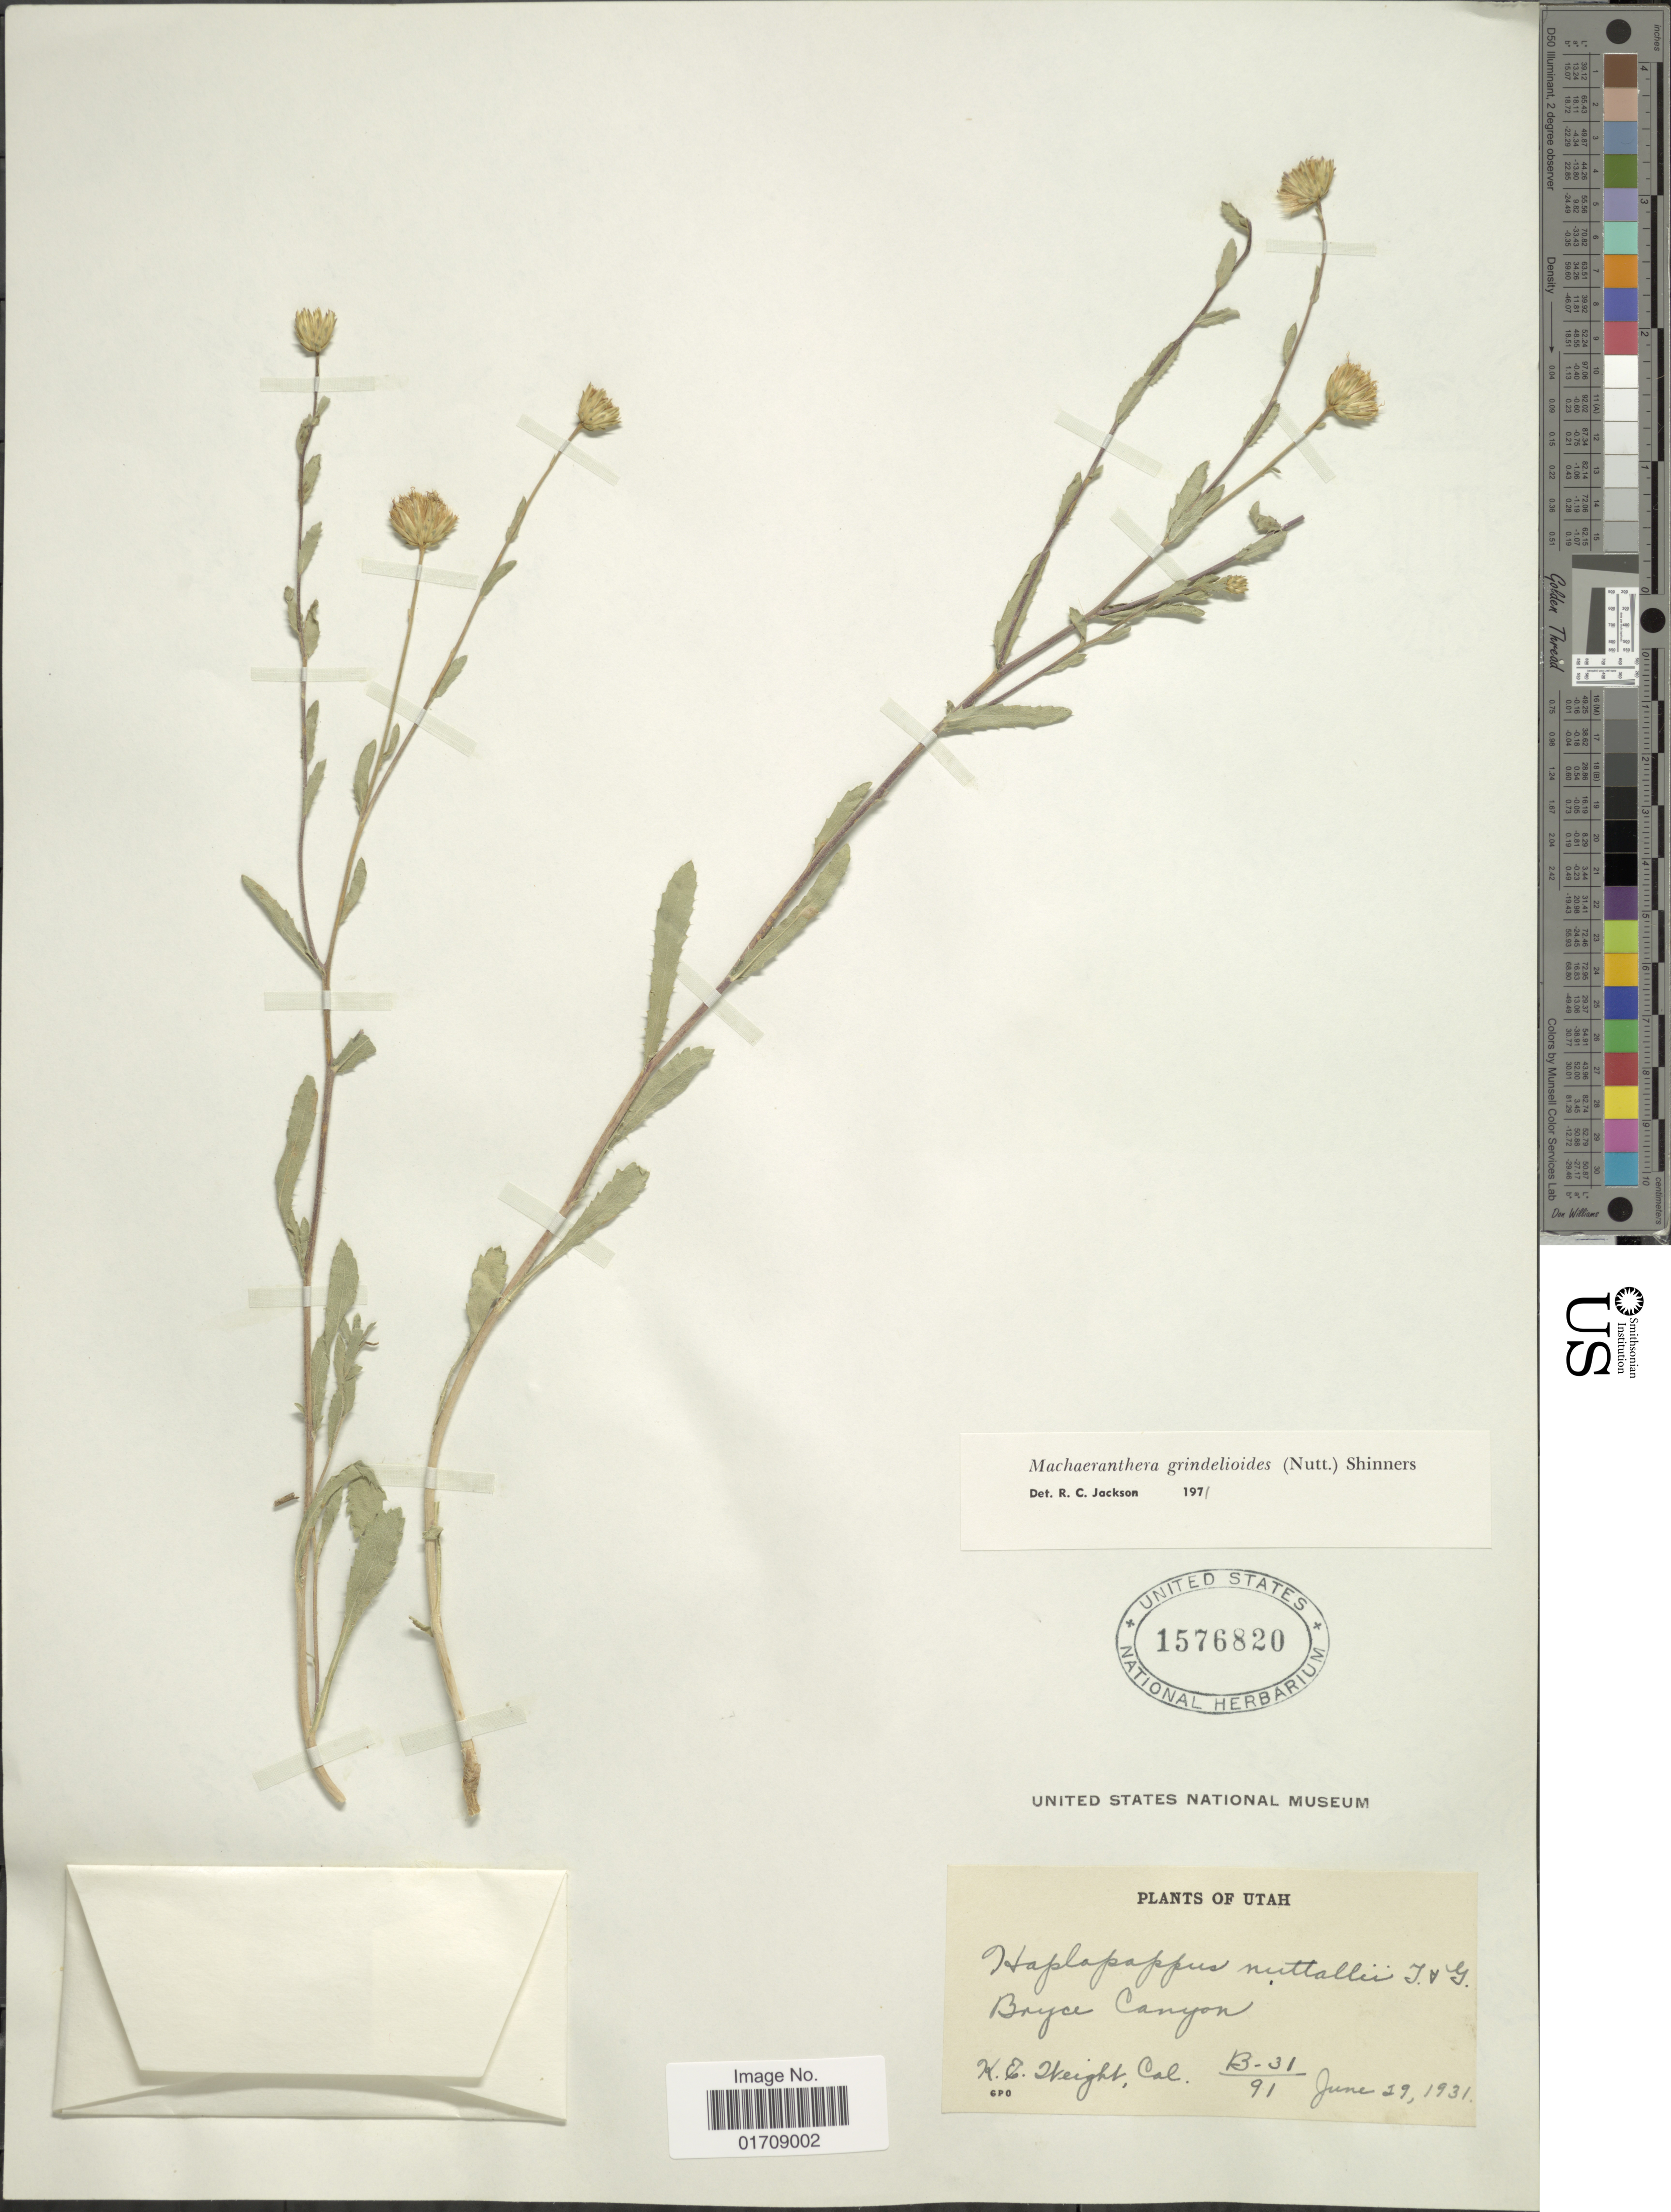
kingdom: Plantae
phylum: Tracheophyta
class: Magnoliopsida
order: Asterales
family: Asteraceae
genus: Machaeranthera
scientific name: Machaeranthera grindelioides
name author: (Nutt.) Shinners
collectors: K. Weight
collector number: B-31/91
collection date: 1931-06-29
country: United States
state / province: Utah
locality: Boyce Canyon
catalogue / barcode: US 1576820